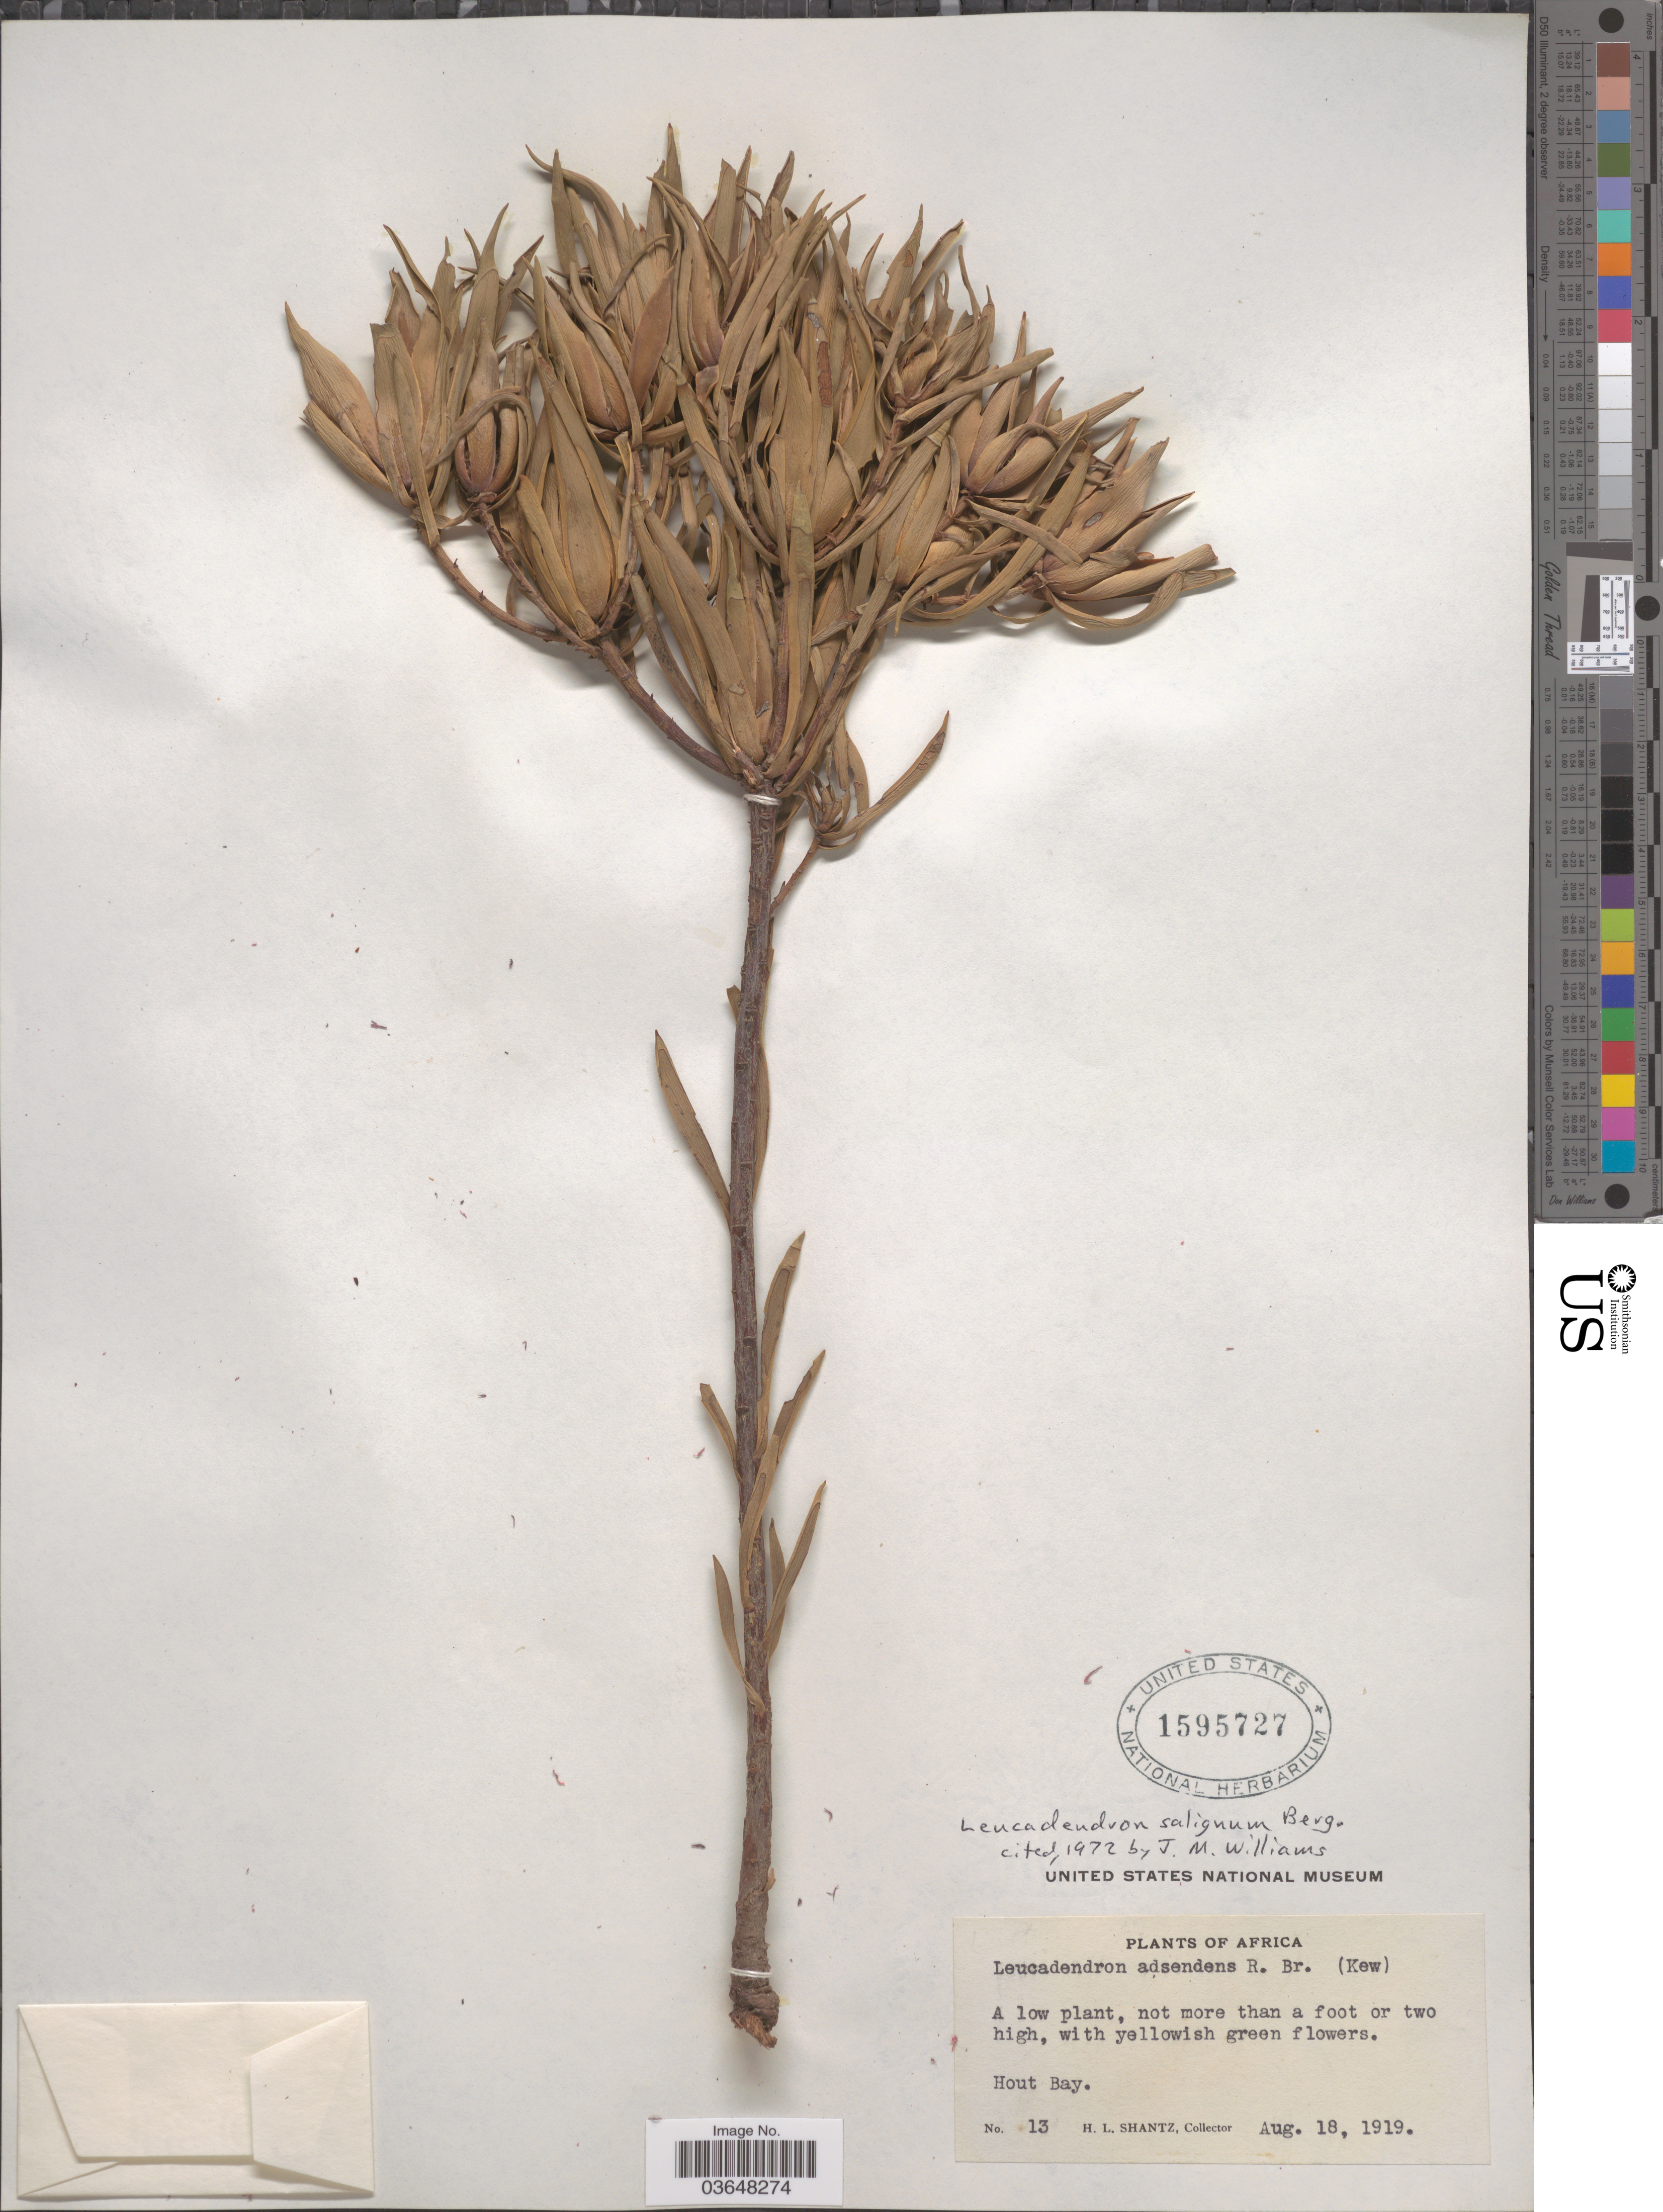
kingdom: Plantae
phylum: Tracheophyta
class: Magnoliopsida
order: Proteales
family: Proteaceae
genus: Leucadendron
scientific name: Leucadendron salignum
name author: P.J. Bergius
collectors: H. Shantz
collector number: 13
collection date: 1919-08-18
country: South Africa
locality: Africa. Hout Bay.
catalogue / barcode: US 1595727